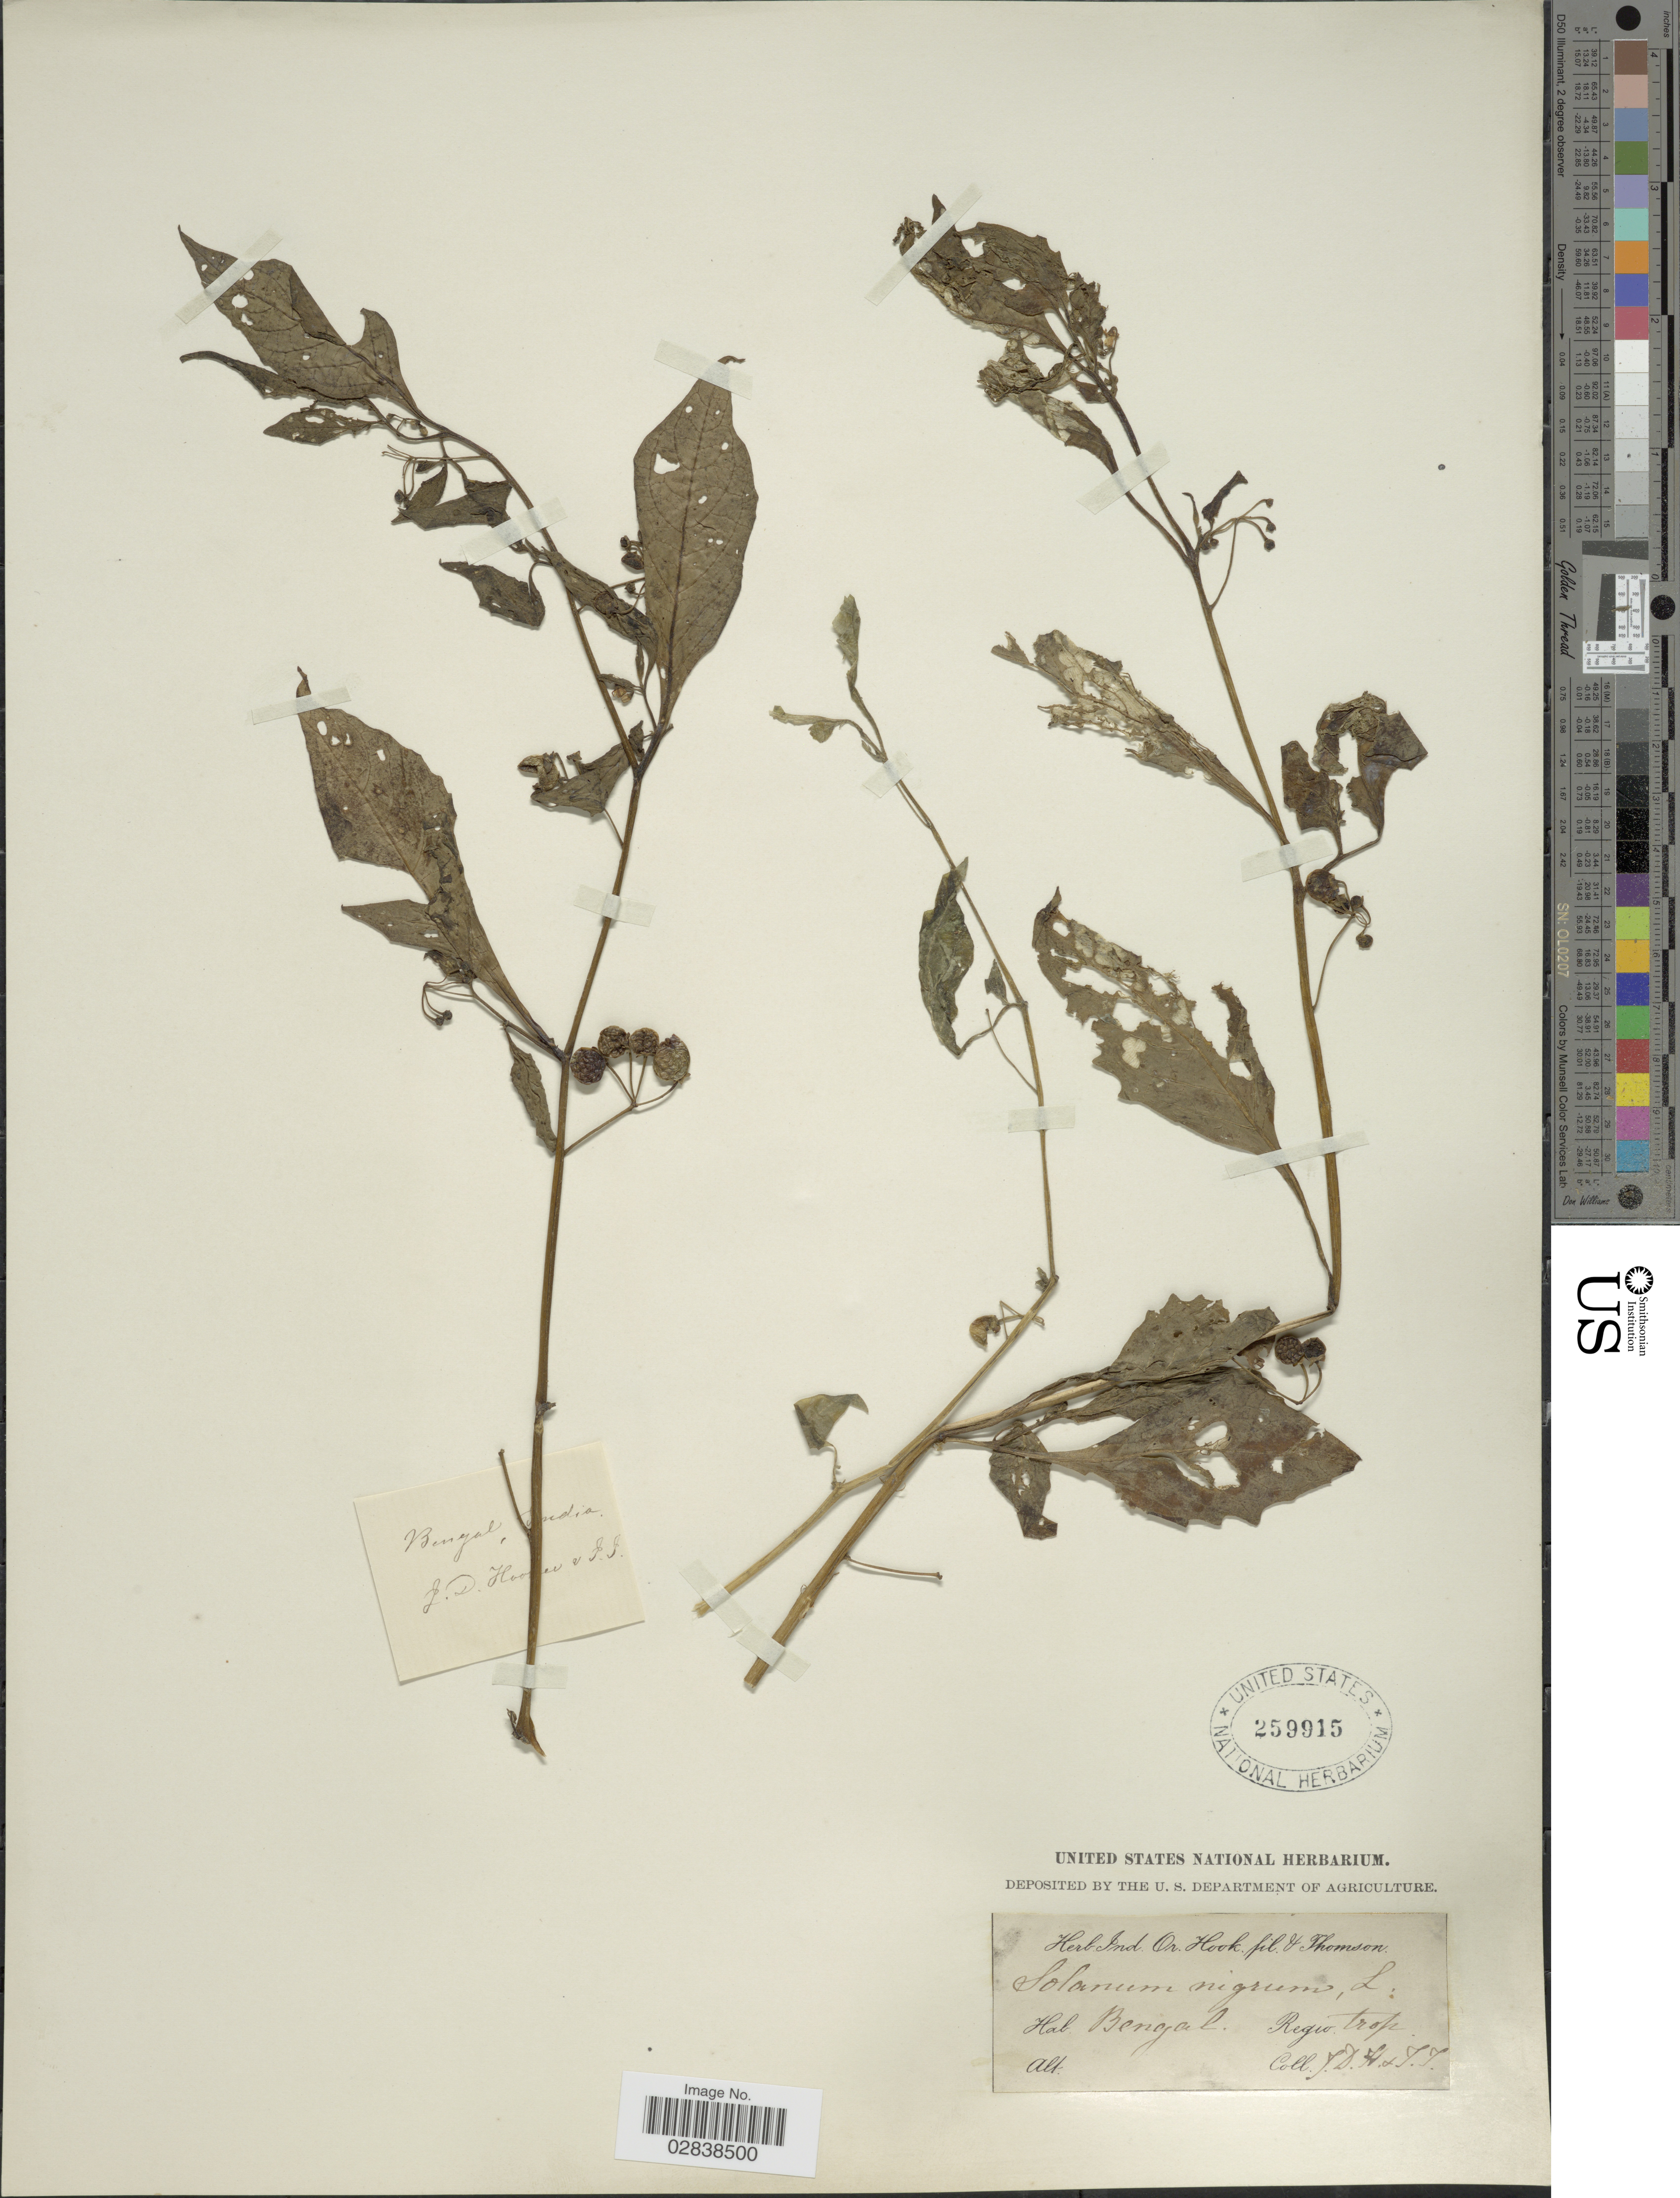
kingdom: Plantae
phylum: Tracheophyta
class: Magnoliopsida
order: Solanales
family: Solanaceae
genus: Solanum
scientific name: Solanum nigrum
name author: L.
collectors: J. D. Hooker & T. Thomson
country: India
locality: Bengal, Regio trop.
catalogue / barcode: US 259915